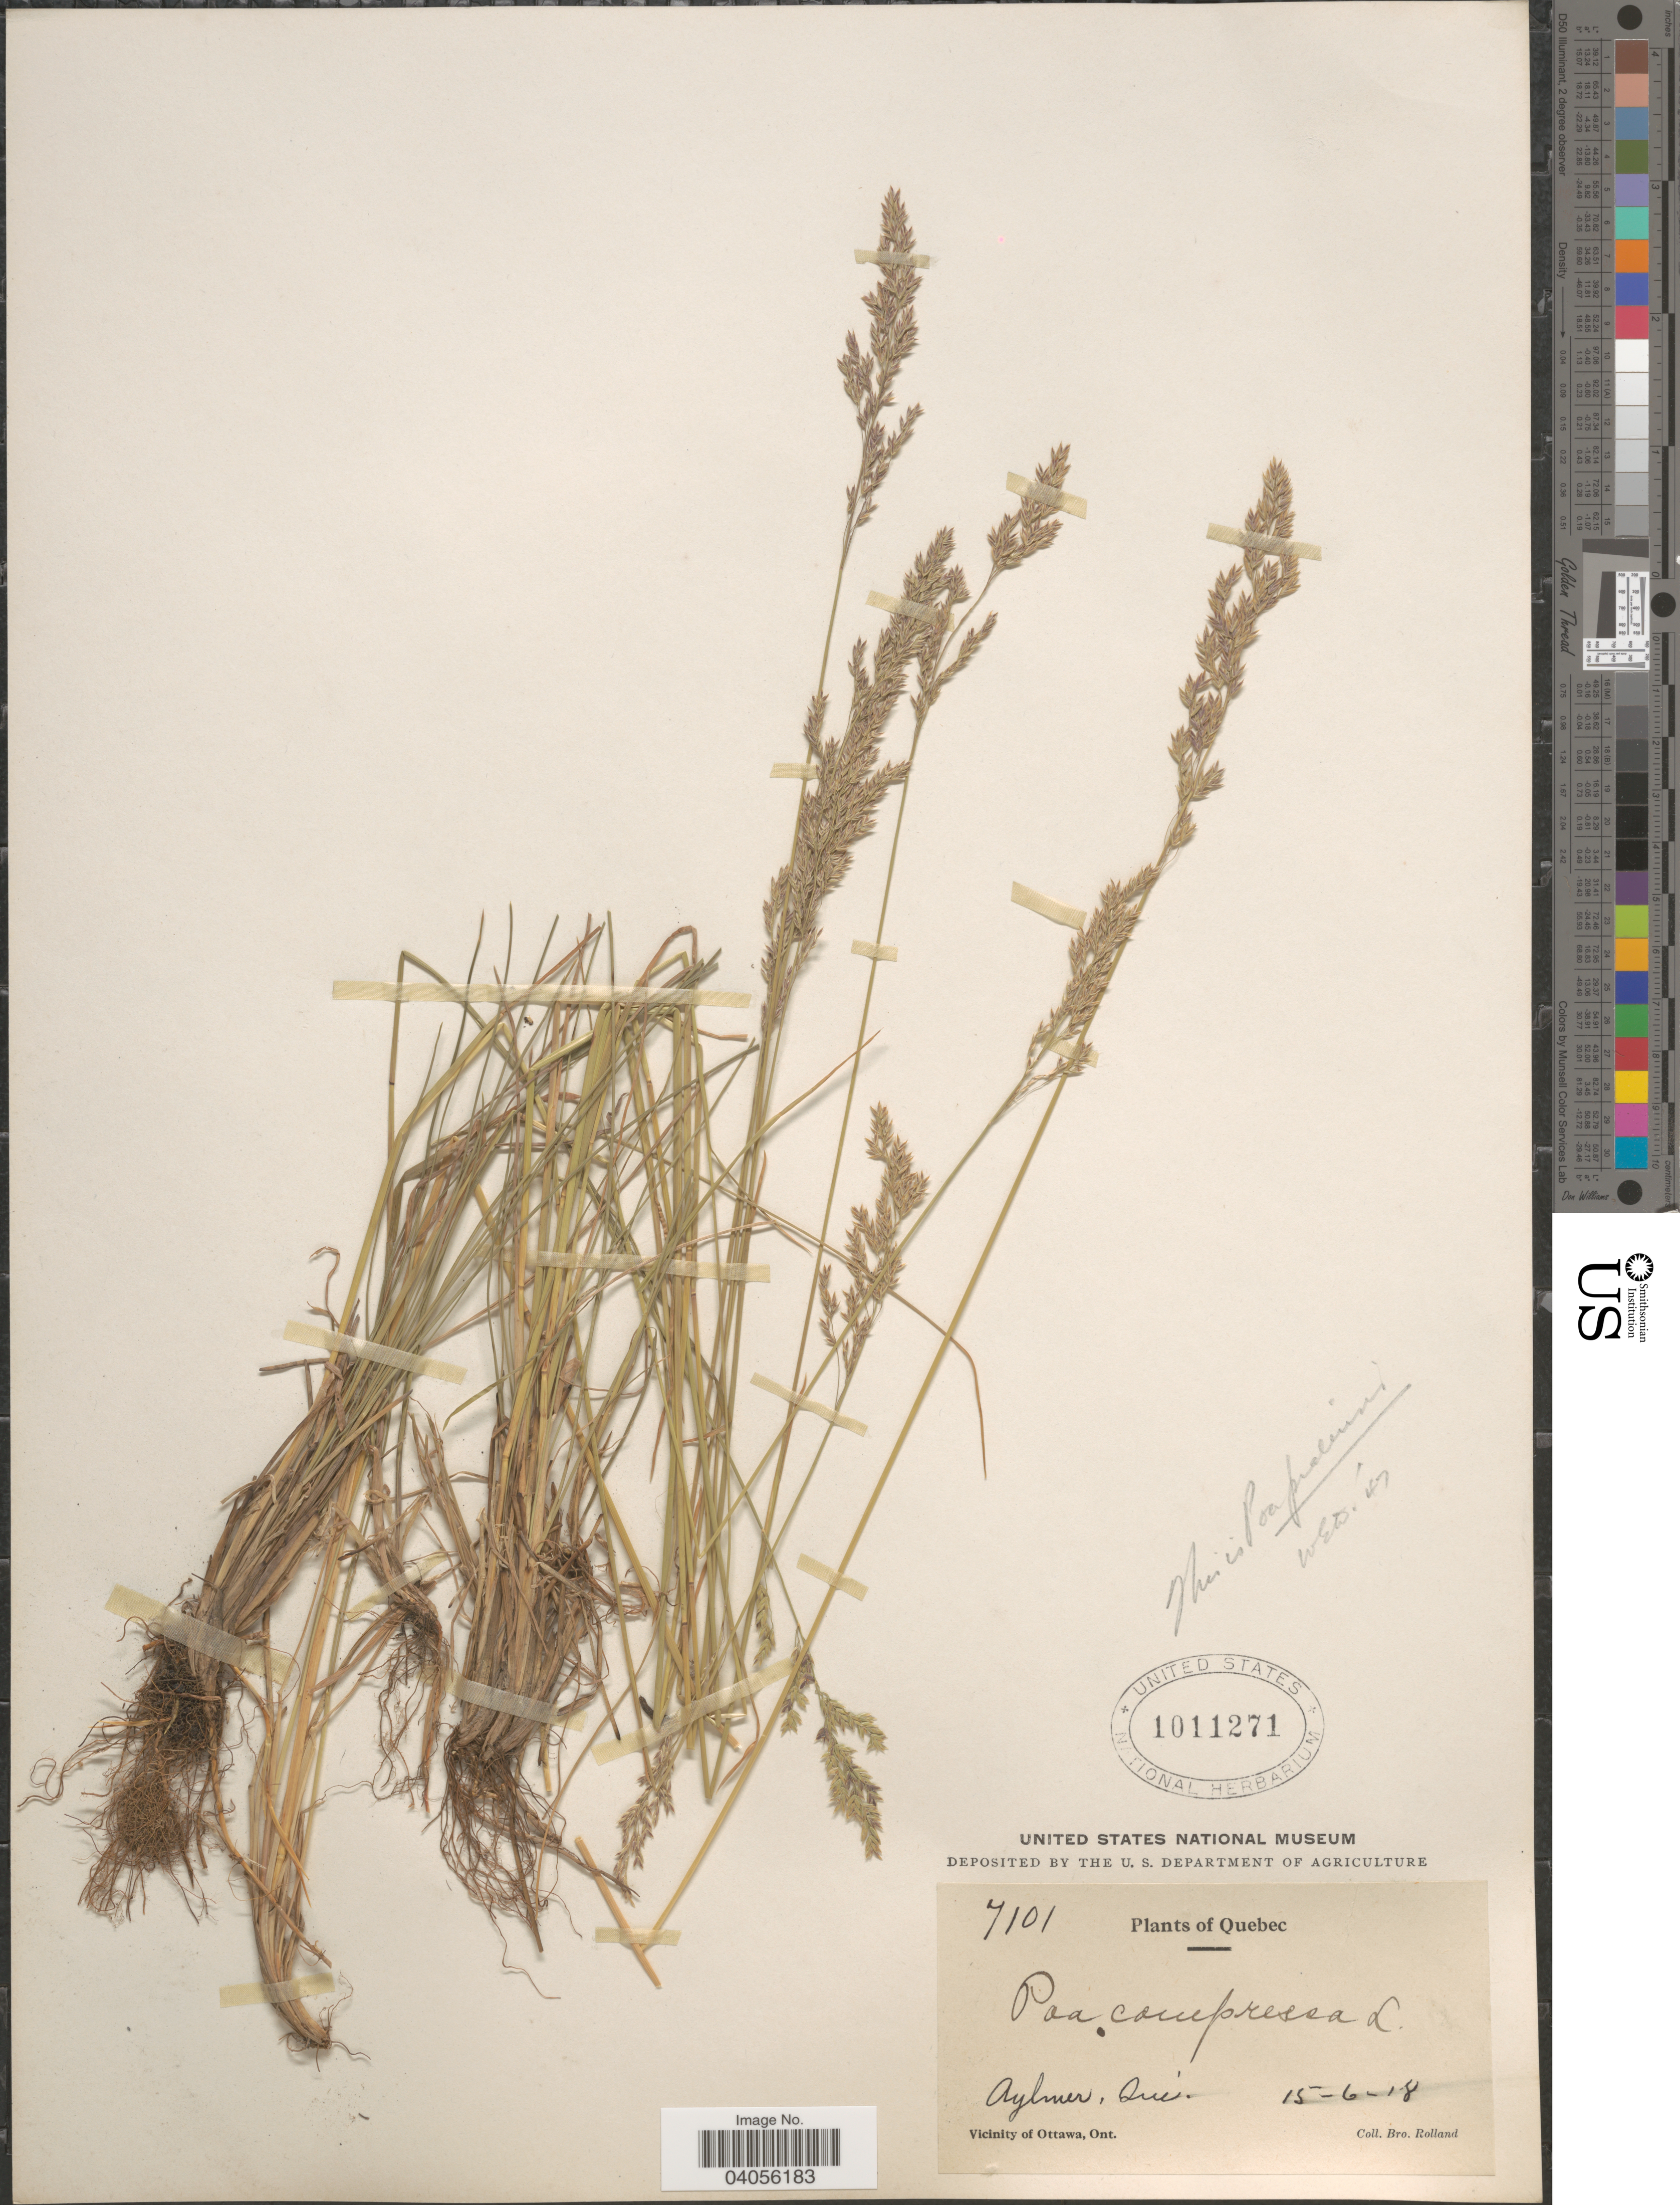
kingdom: Plantae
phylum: Tracheophyta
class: Liliopsida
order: Poales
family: Poaceae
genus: Poa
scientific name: Poa compressa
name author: L.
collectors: B. Rolland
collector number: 7101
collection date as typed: Transcribed d/m/y: 15/6/18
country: Canada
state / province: Quebec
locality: Aylmer.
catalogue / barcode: US 1011271